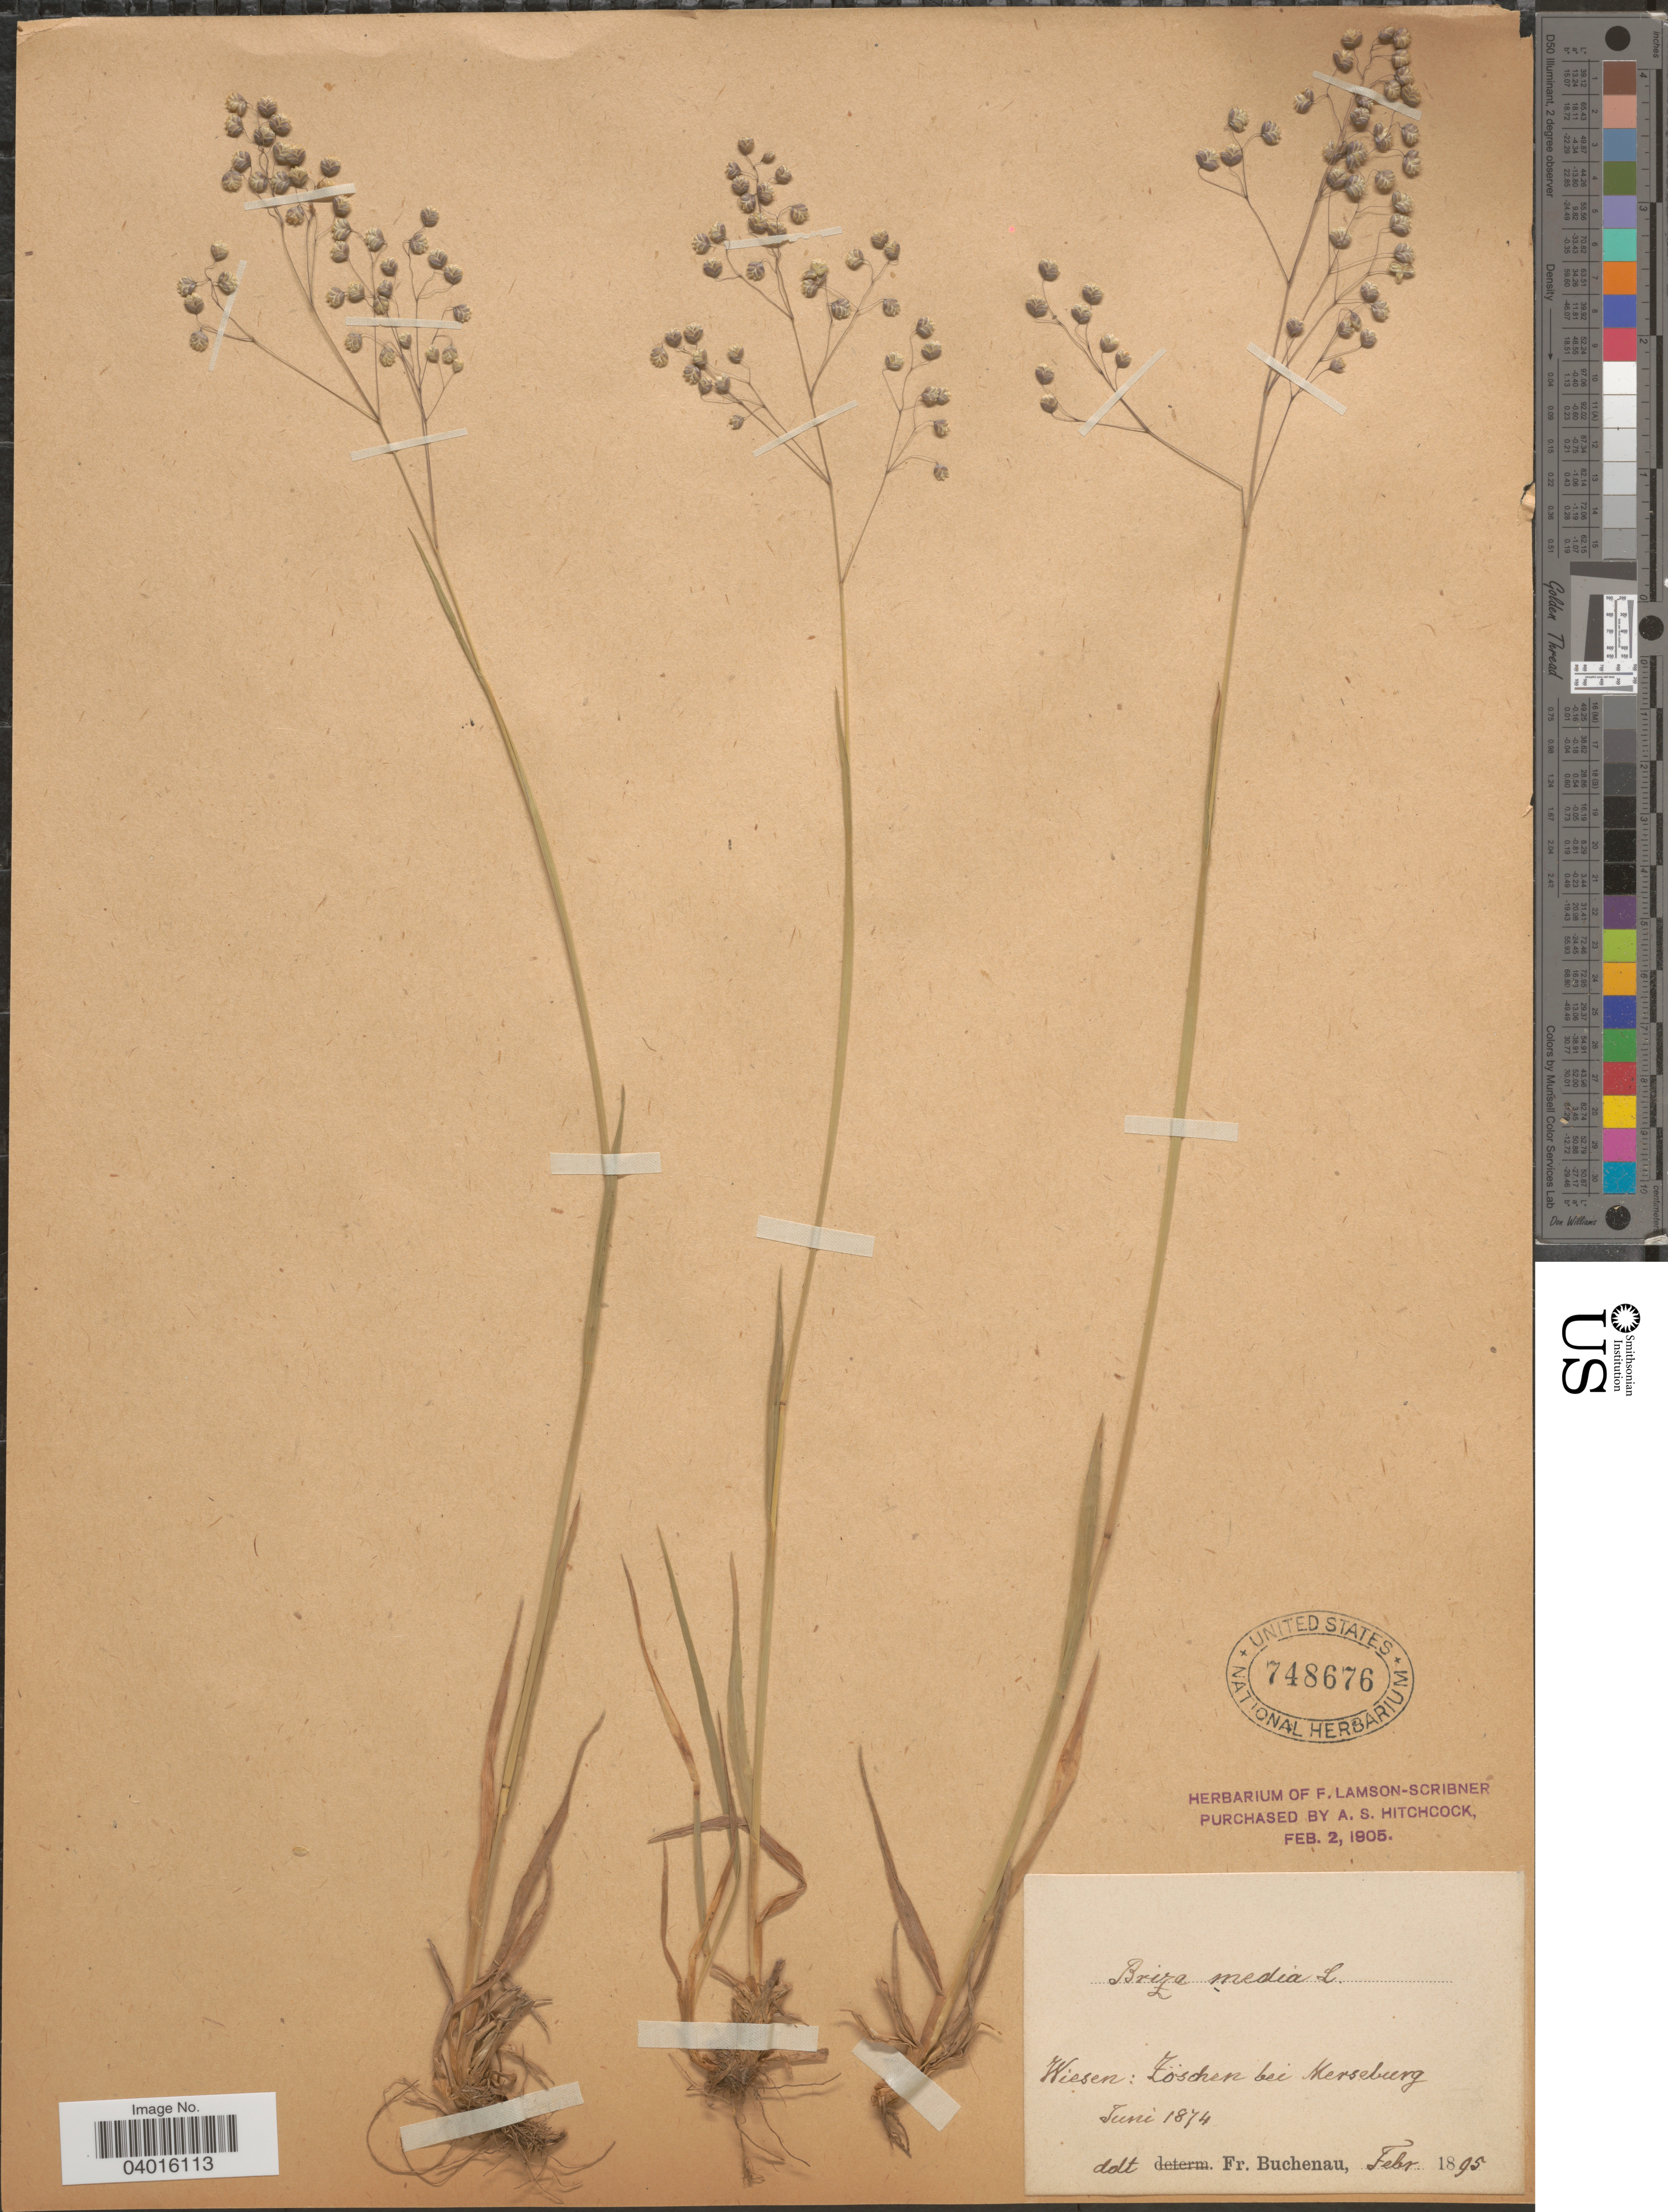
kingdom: Plantae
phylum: Tracheophyta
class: Liliopsida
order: Poales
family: Poaceae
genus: Briza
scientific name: Briza media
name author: L.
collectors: F. Buchenau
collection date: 1874-06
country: Germany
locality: Wiesen: Zöschen bei Merseburg.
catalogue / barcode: US 748676